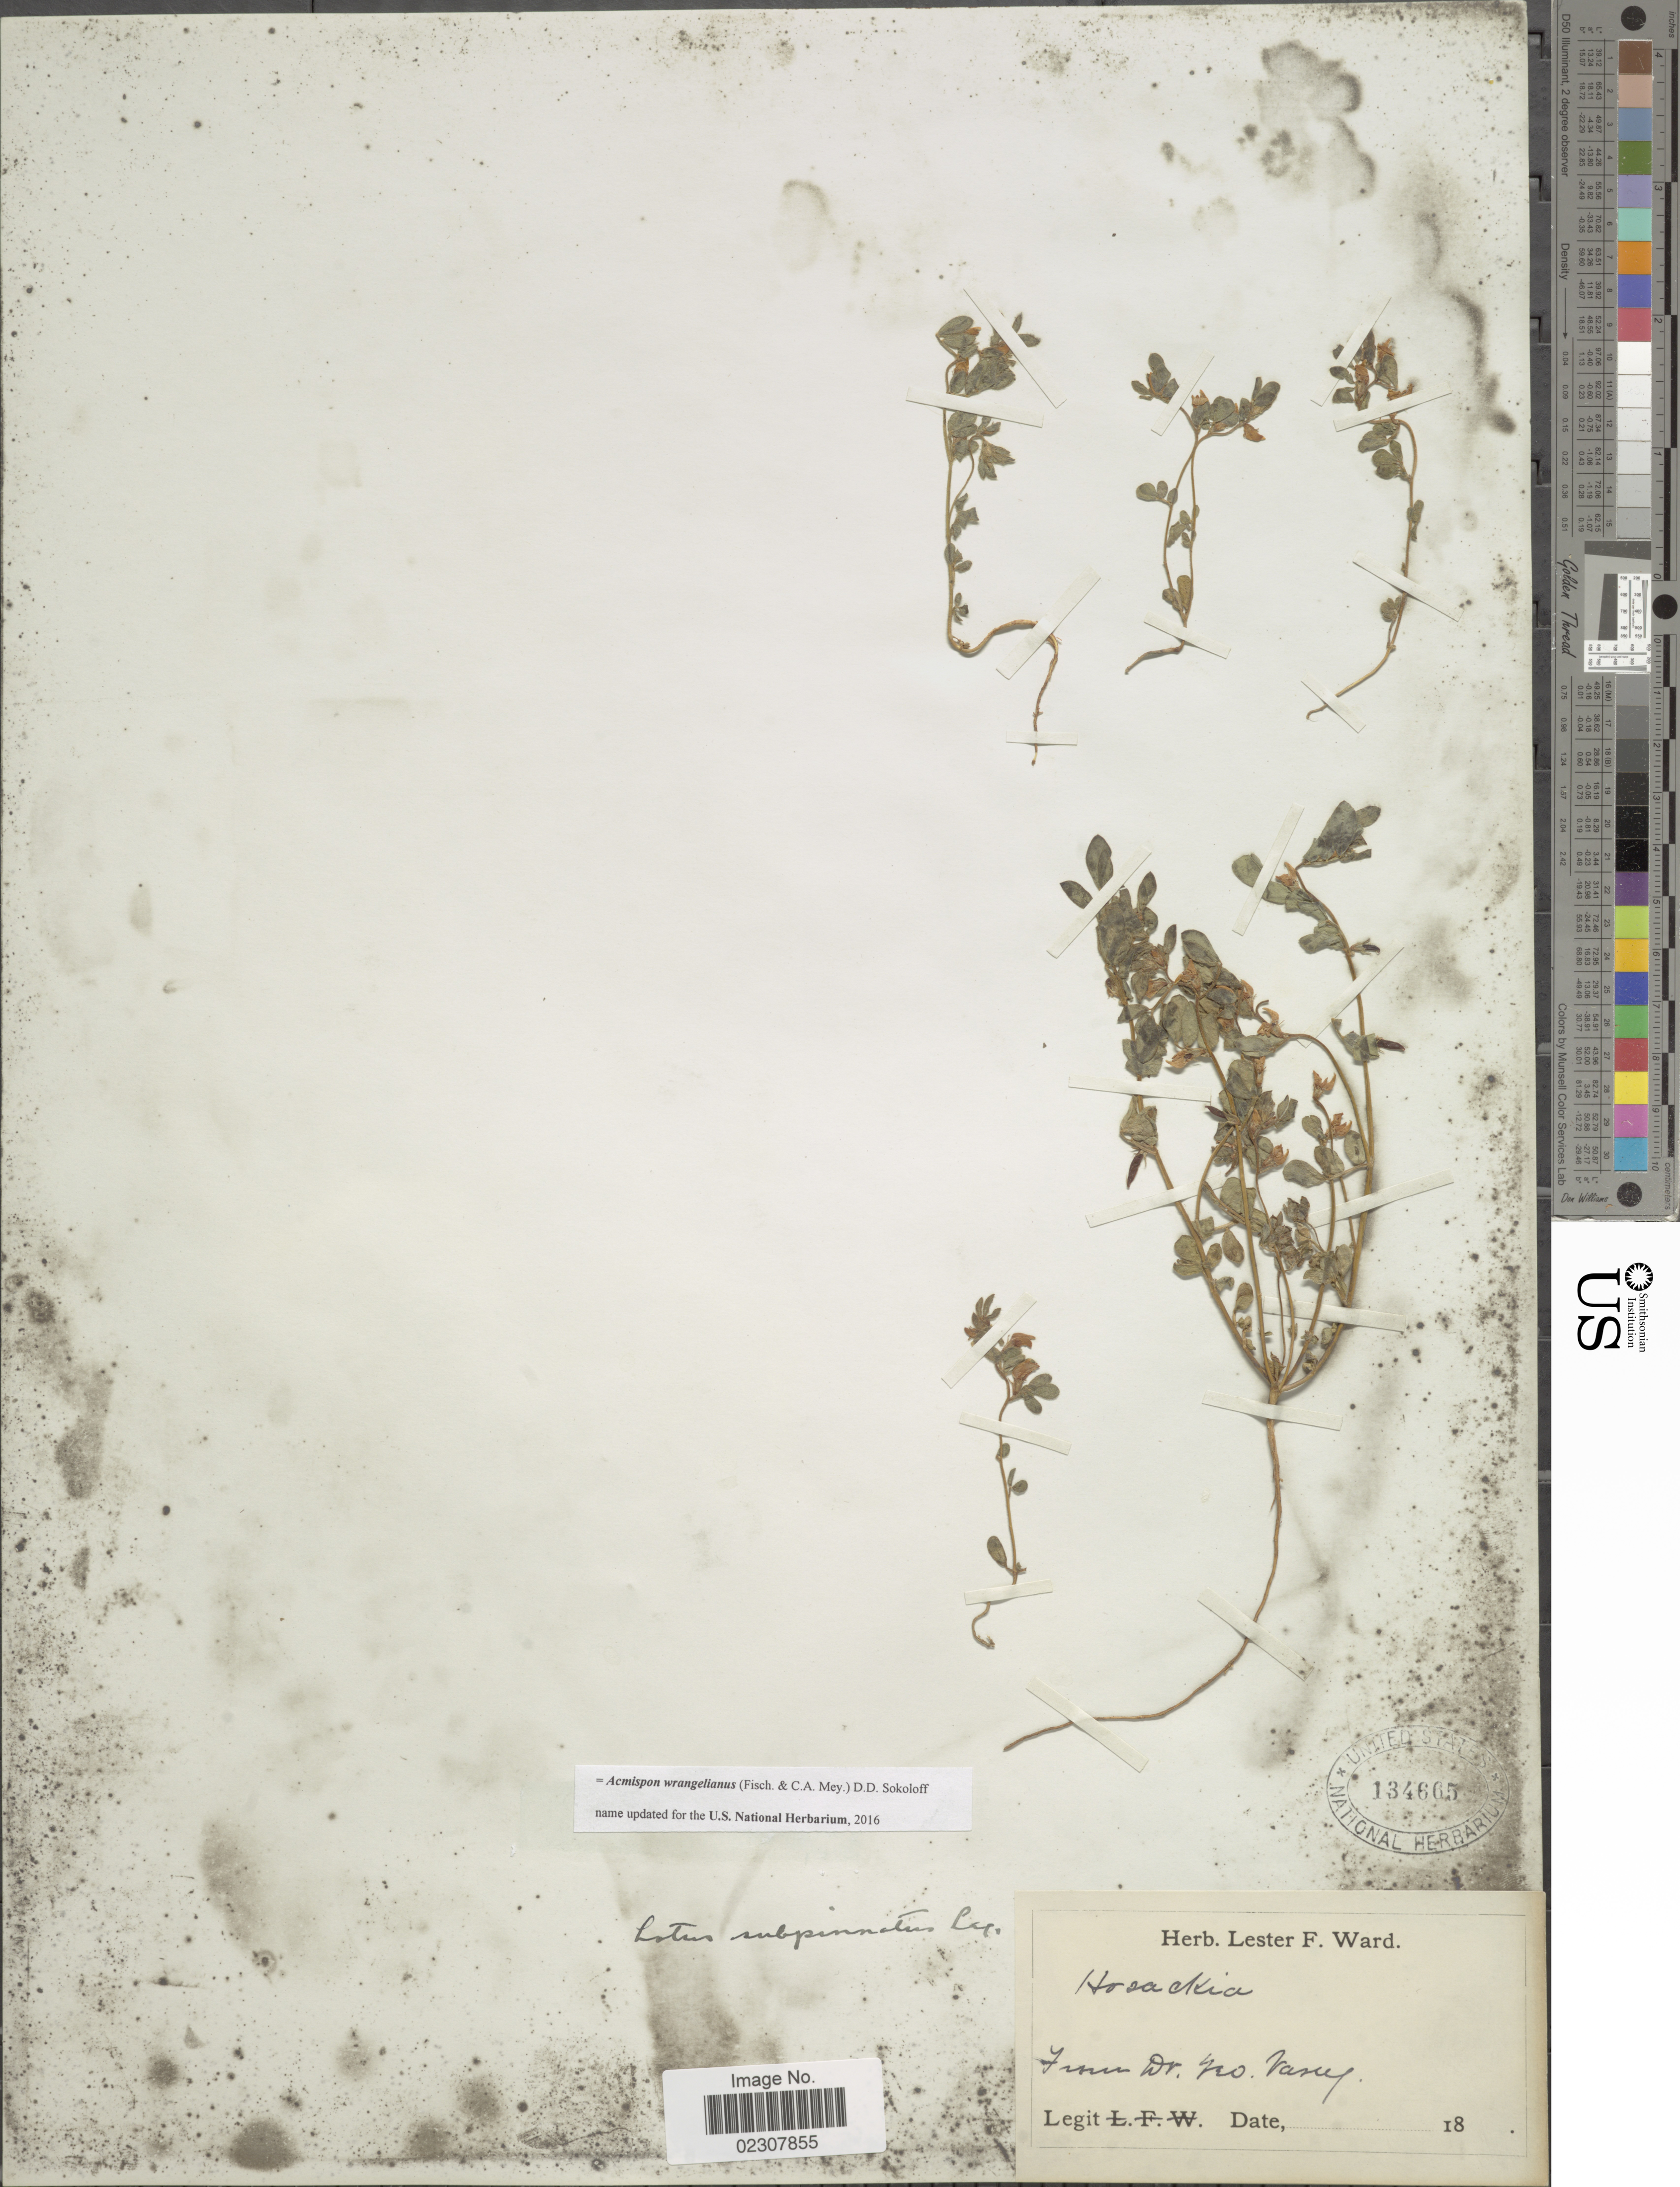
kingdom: Plantae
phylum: Tracheophyta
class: Magnoliopsida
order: Fabales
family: Fabaceae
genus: Acmispon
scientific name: Acmispon wrangelianus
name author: (Fisch. & C.A. Mey.) D.D. Sokoloff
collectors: G. Vasey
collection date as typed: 18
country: United States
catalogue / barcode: US 134665